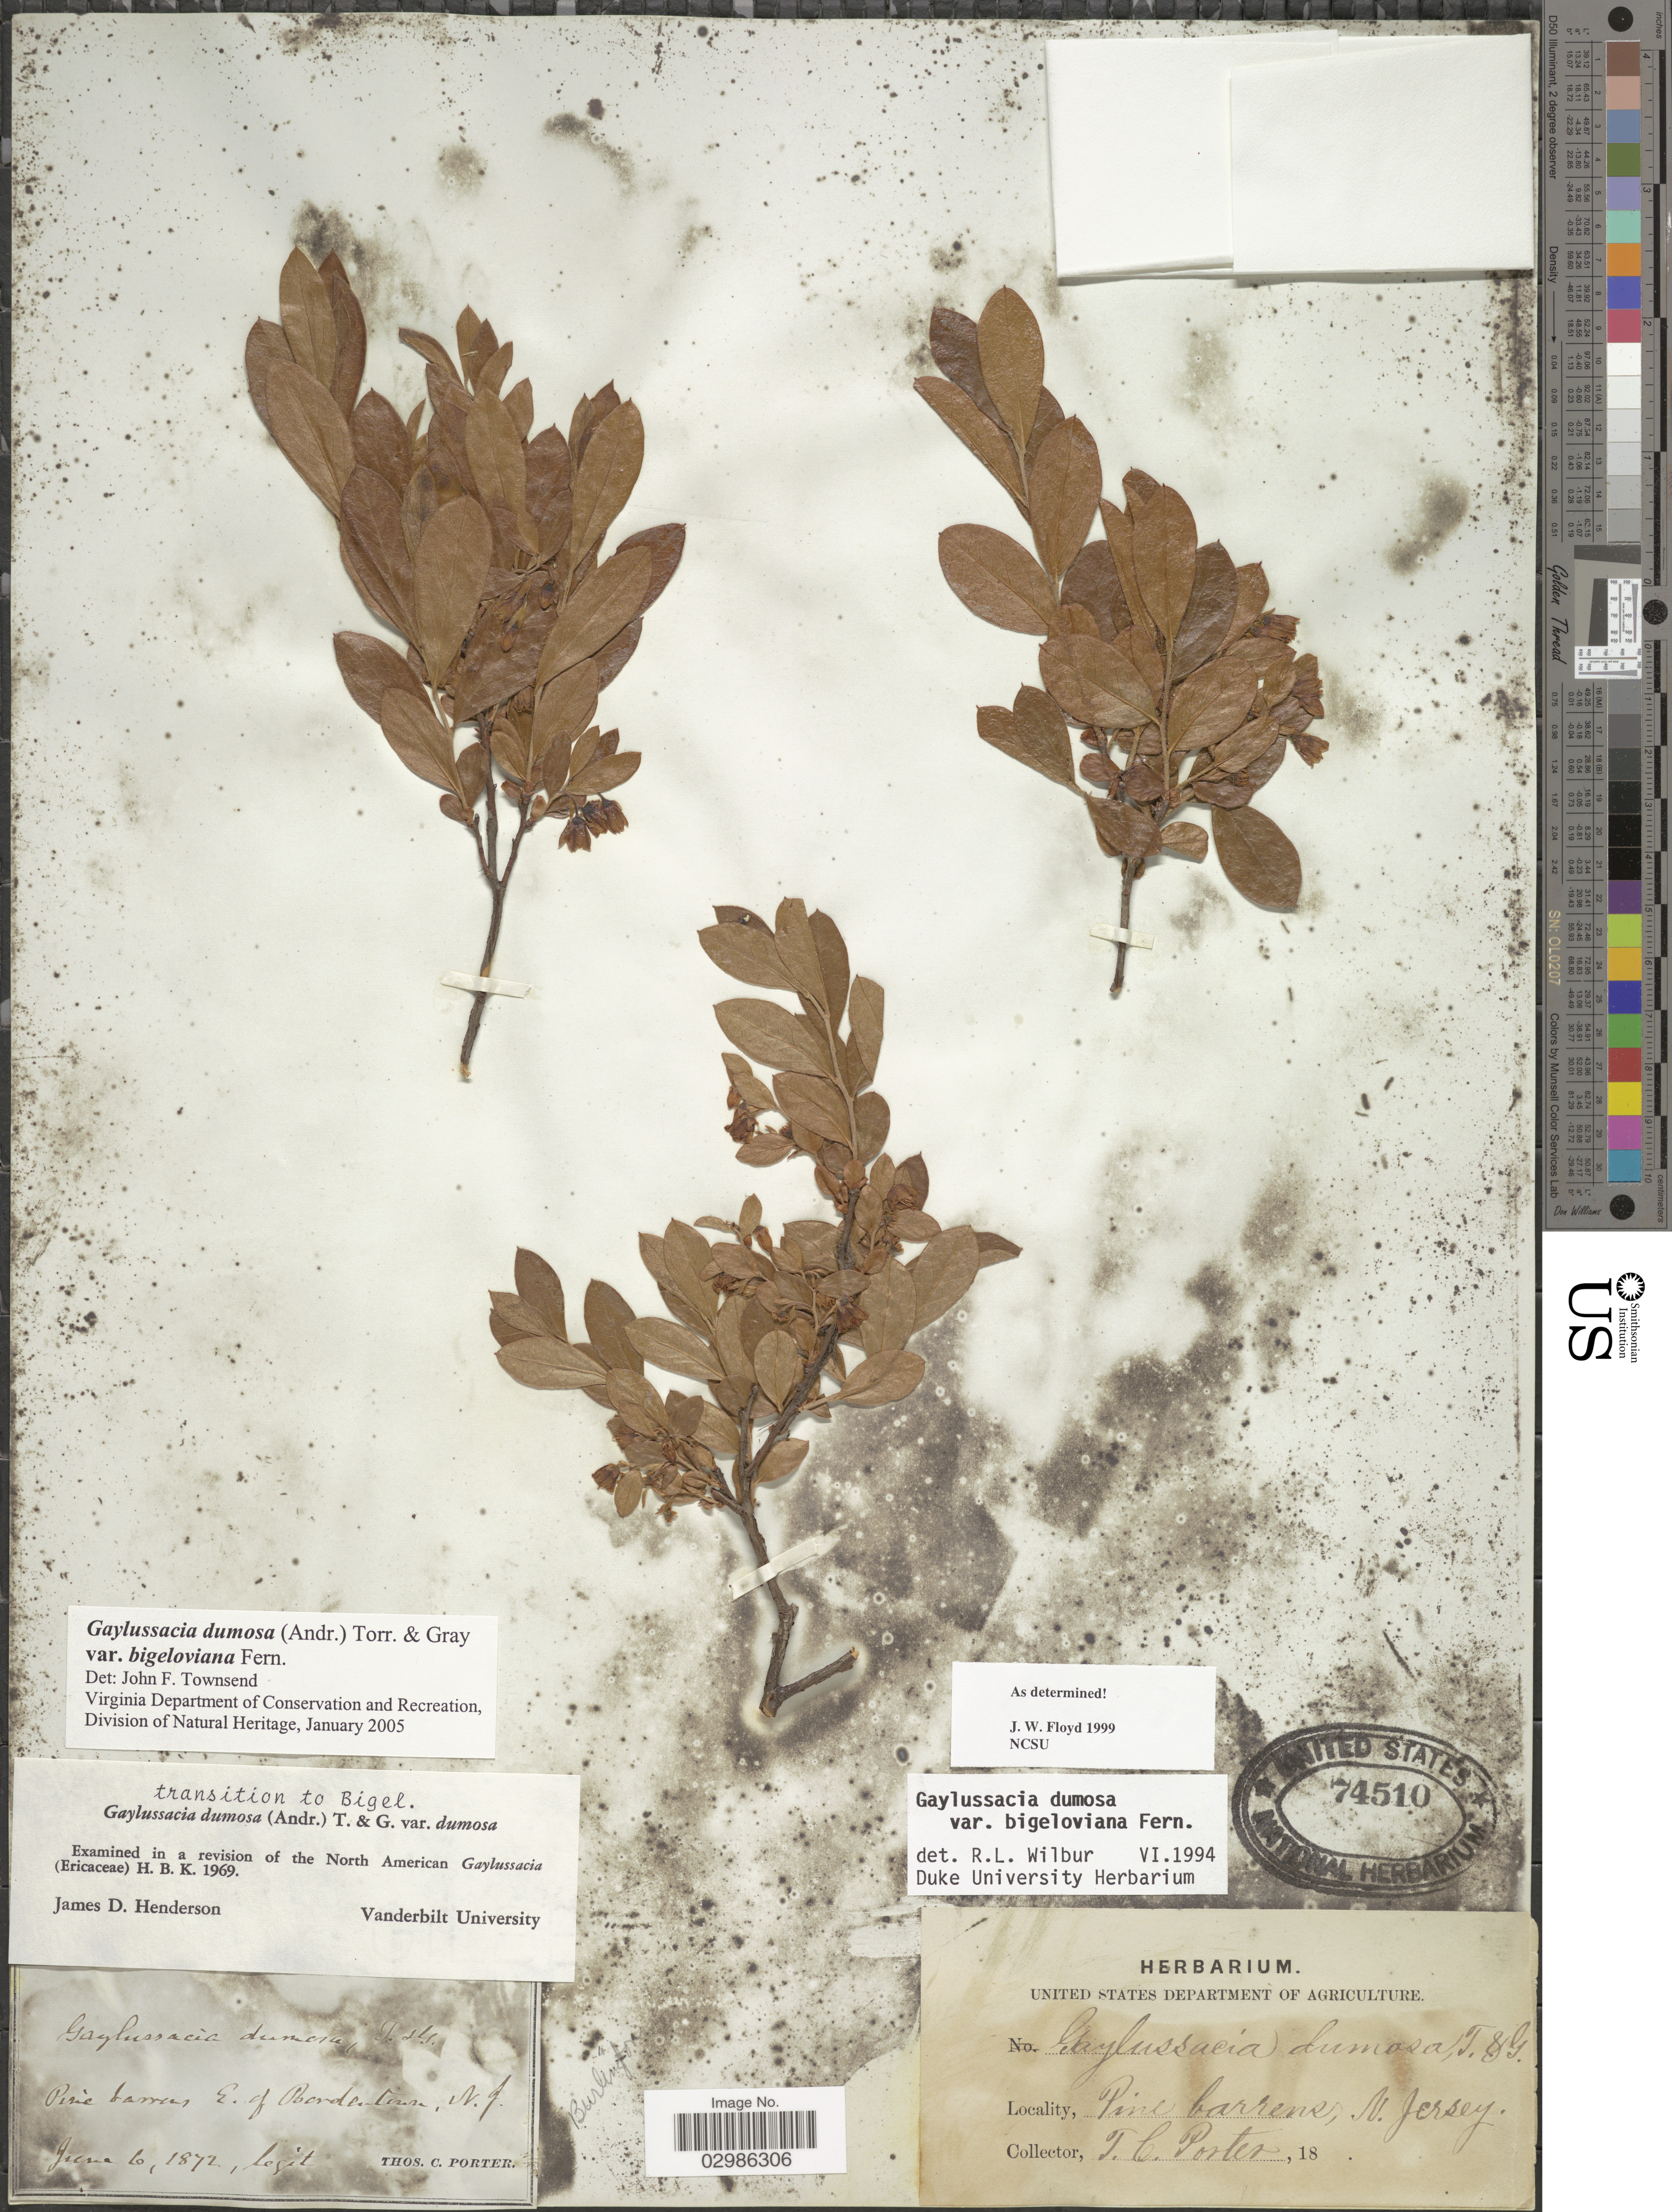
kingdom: Plantae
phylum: Tracheophyta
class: Magnoliopsida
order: Ericales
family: Ericaceae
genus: Gaylussacia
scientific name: Gaylussacia dumosa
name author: (Andrews) Torr. & A. Gray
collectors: T. Porter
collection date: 1872-06-06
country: United States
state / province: New Jersey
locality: E. of Bordentown. Burlington.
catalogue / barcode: US 74510